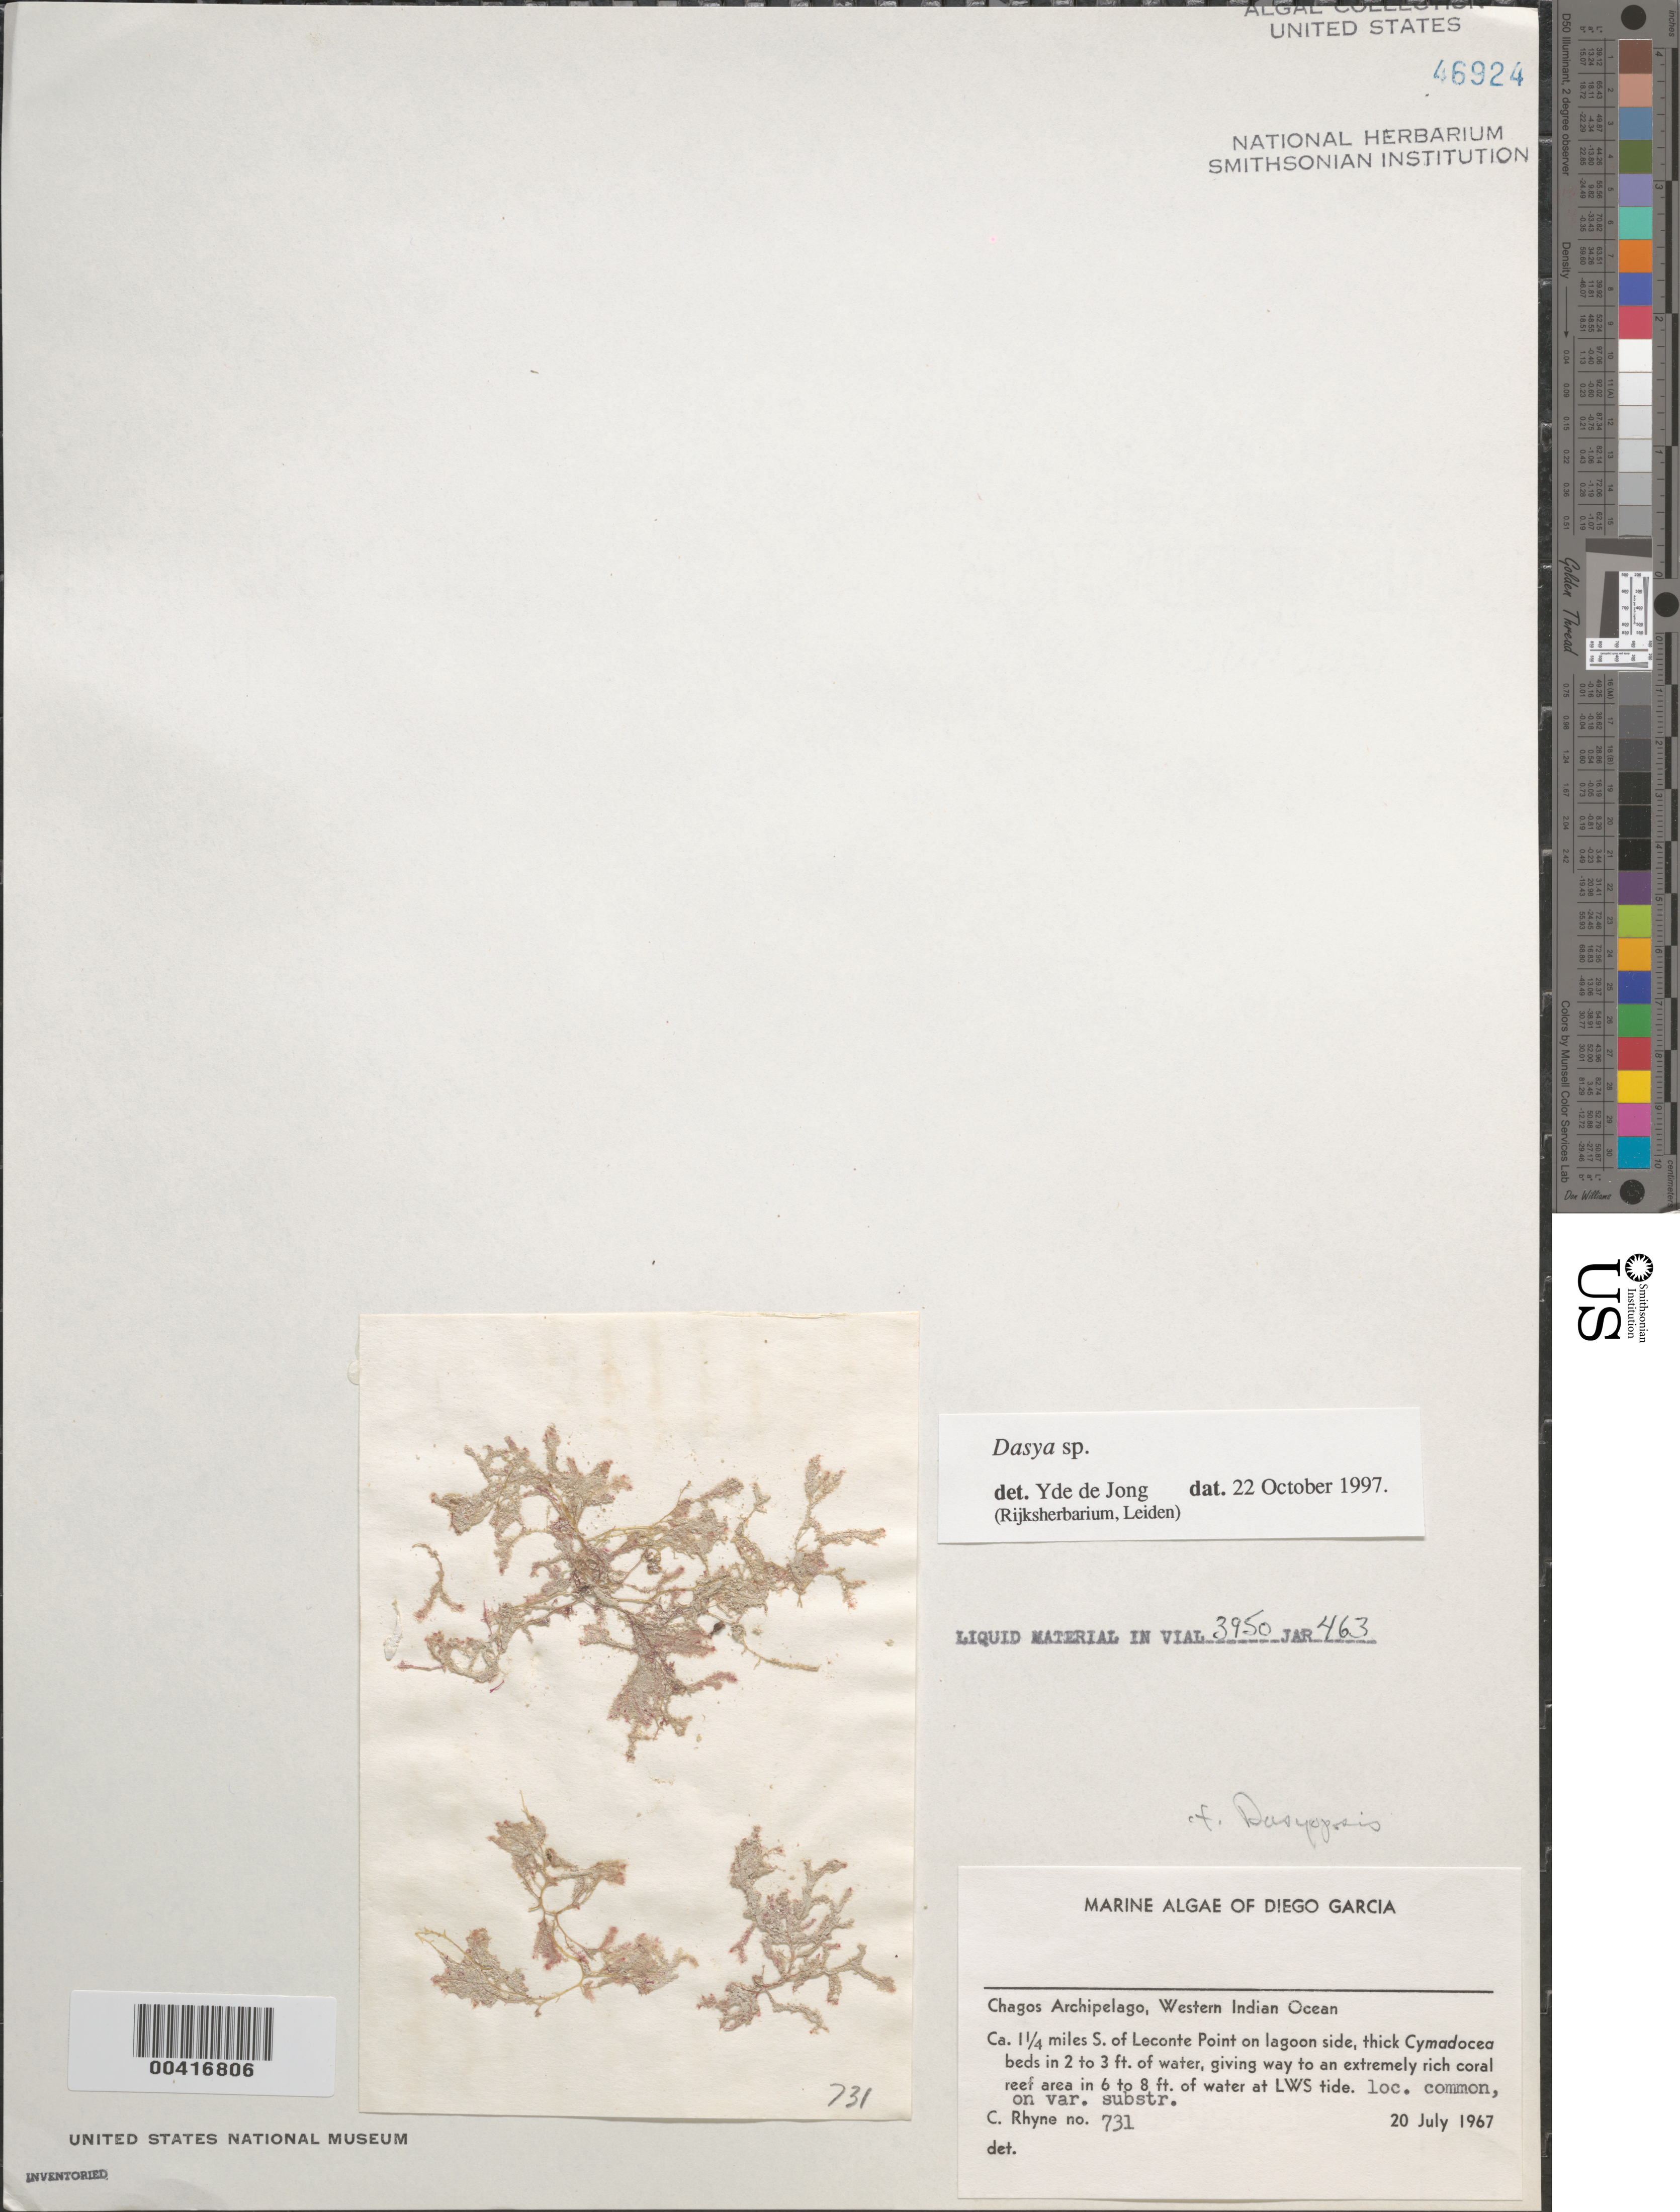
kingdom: Plantae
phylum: Rhodophyta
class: Florideophyceae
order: Ceramiales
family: Dasyaceae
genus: Dasya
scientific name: Dasya sp.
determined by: de Jong, Yde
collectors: C. Rhyne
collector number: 731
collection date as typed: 20 Jul 1967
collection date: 1967-07-20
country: British Indian Ocean Territory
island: Diego Garcia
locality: Ca. 1.25 miles south of Leconte Point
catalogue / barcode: US 46924